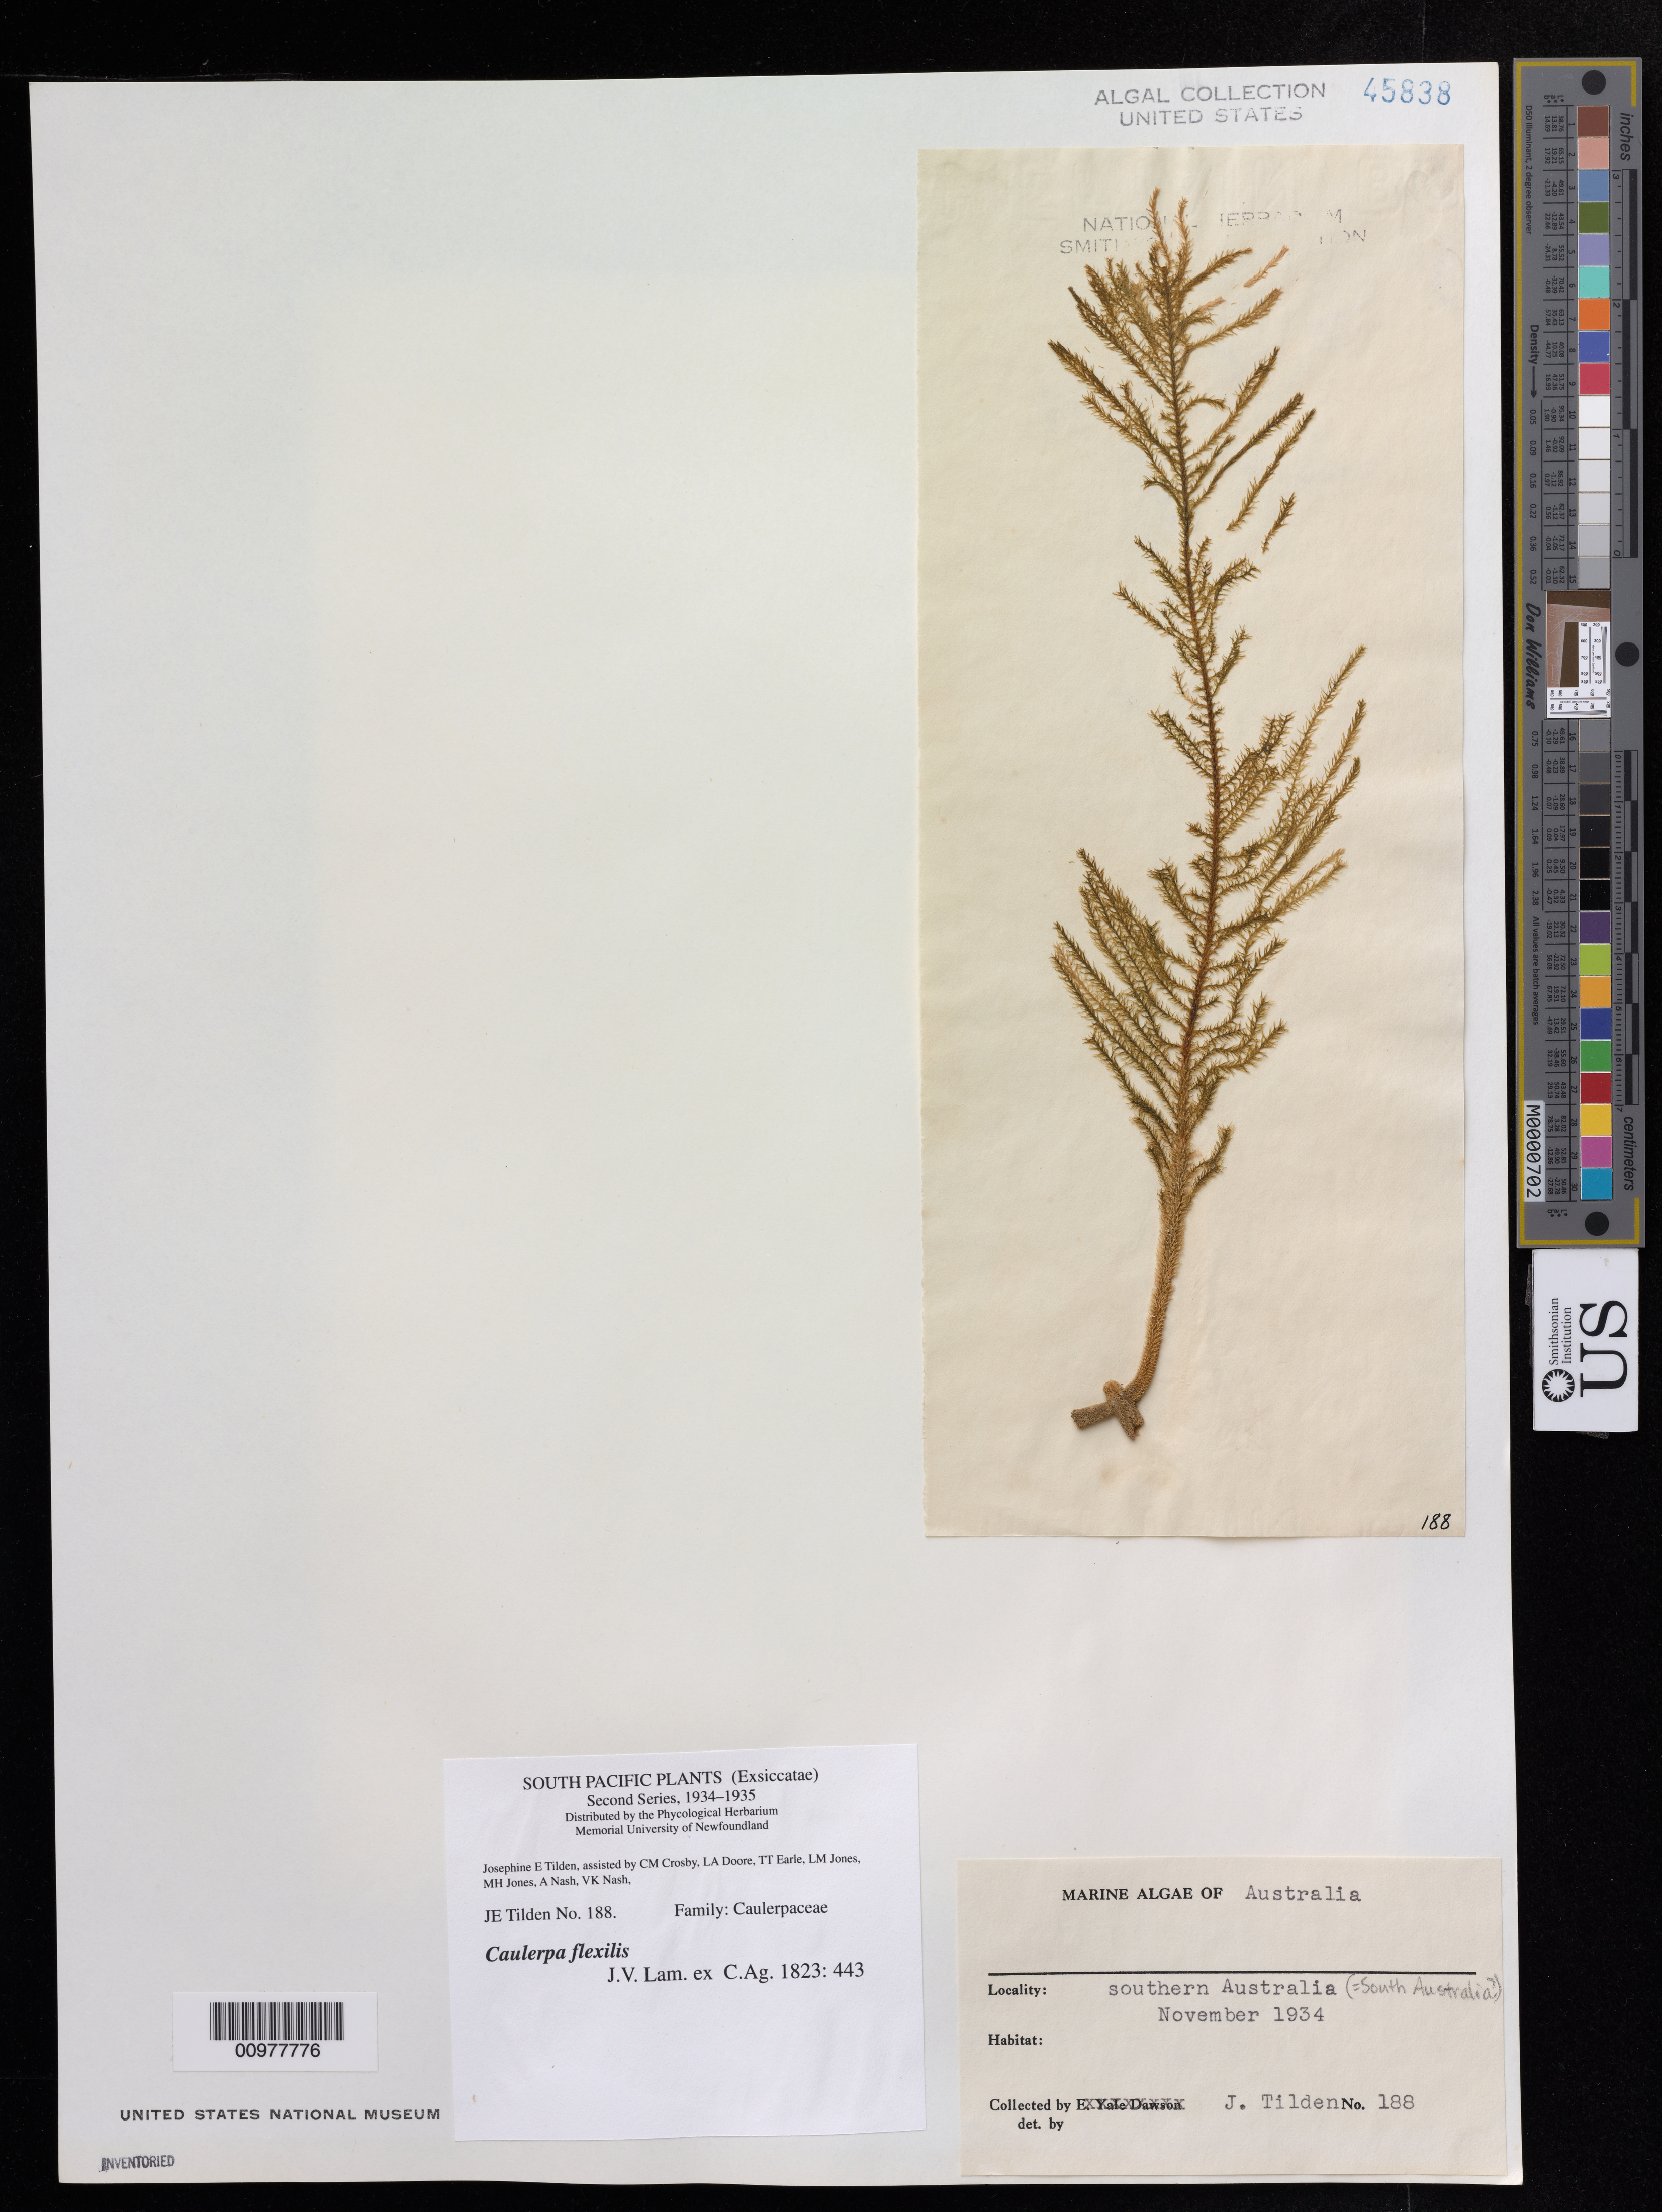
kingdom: Plantae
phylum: Chlorophyta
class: Ulvophyceae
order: Bryopsidales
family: Caulerpaceae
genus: Caulerpa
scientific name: Caulerpa flexilis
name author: J.V.Lamouroux ex C. Agardh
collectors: J. E. Tilden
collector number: JET 188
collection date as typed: Nov 1934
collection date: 1934-11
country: Australia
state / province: South Australia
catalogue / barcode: US 45838